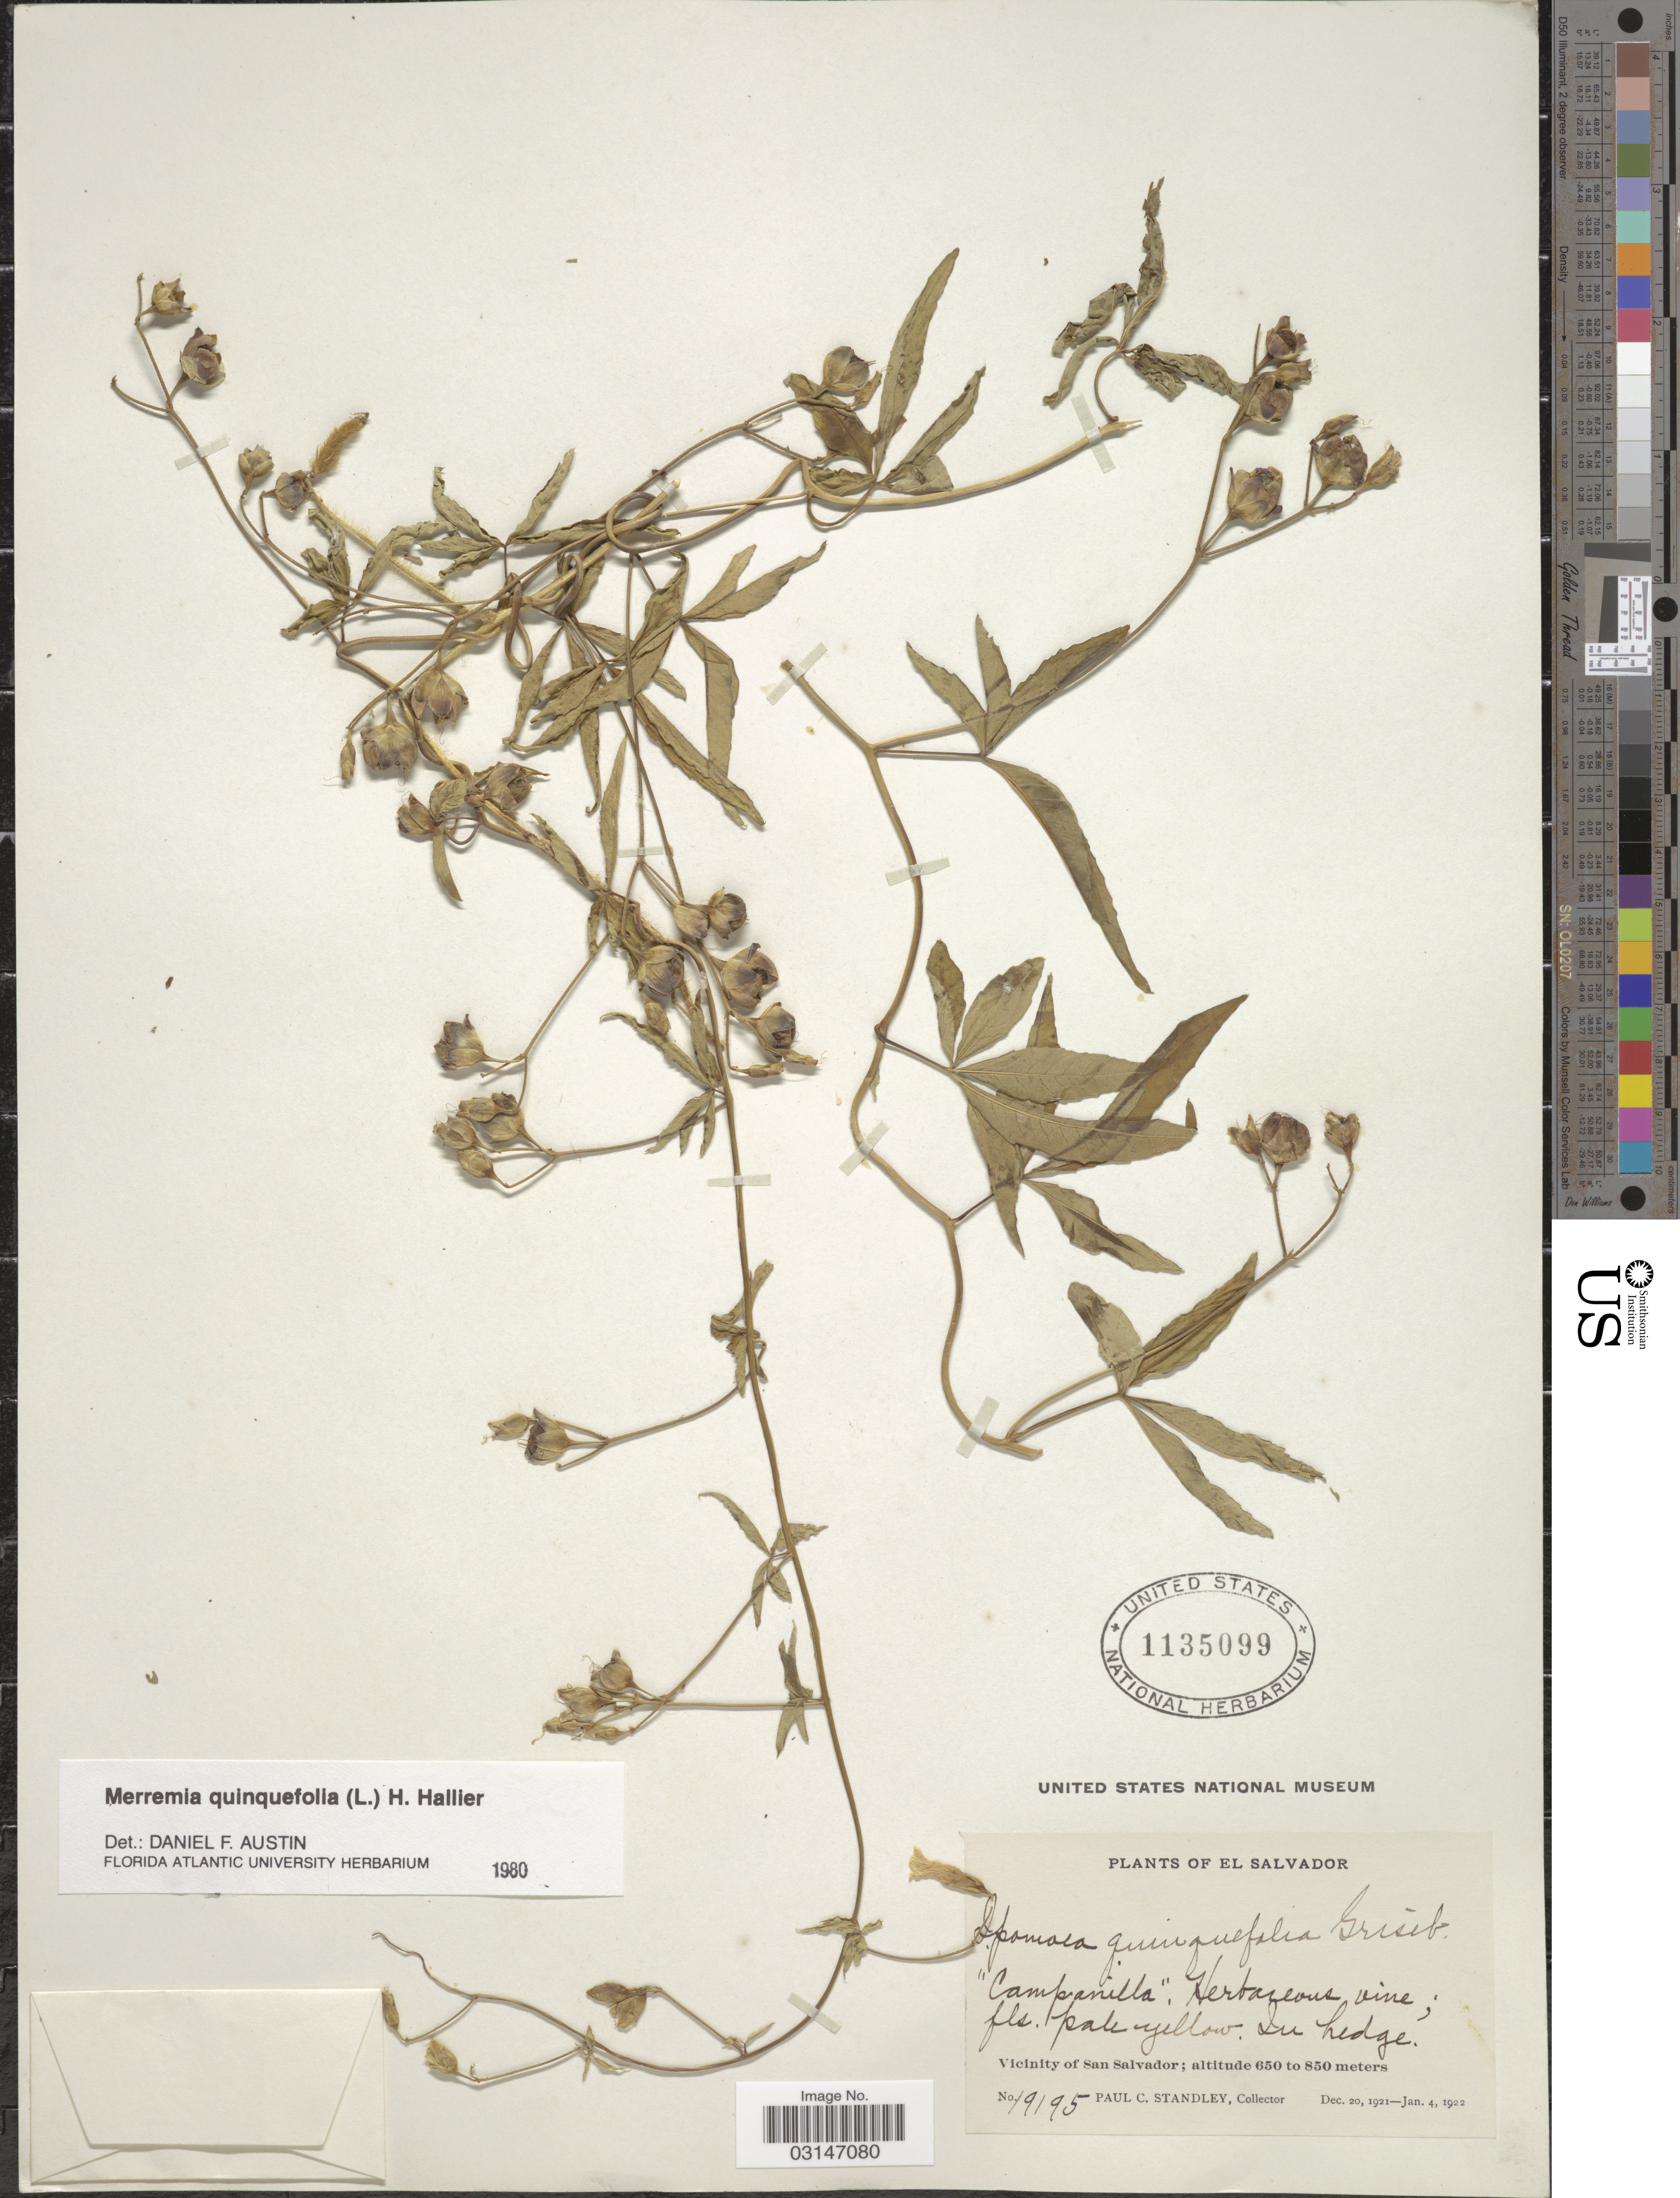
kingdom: Plantae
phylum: Tracheophyta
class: Magnoliopsida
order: Solanales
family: Convolvulaceae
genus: Distimake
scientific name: Distimake quinquefolius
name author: (L.) A. R. Simões & Staples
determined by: Strong, Mark T., (BOT), Smithsonian Institution - National Museum of Natural History (UNITED STATES)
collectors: P. C. Standley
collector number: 19195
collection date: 1921-12-20/1922-01-04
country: El Salvador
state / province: San Salvador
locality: Vicinity of San Salvador.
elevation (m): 650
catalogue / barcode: US 1135099